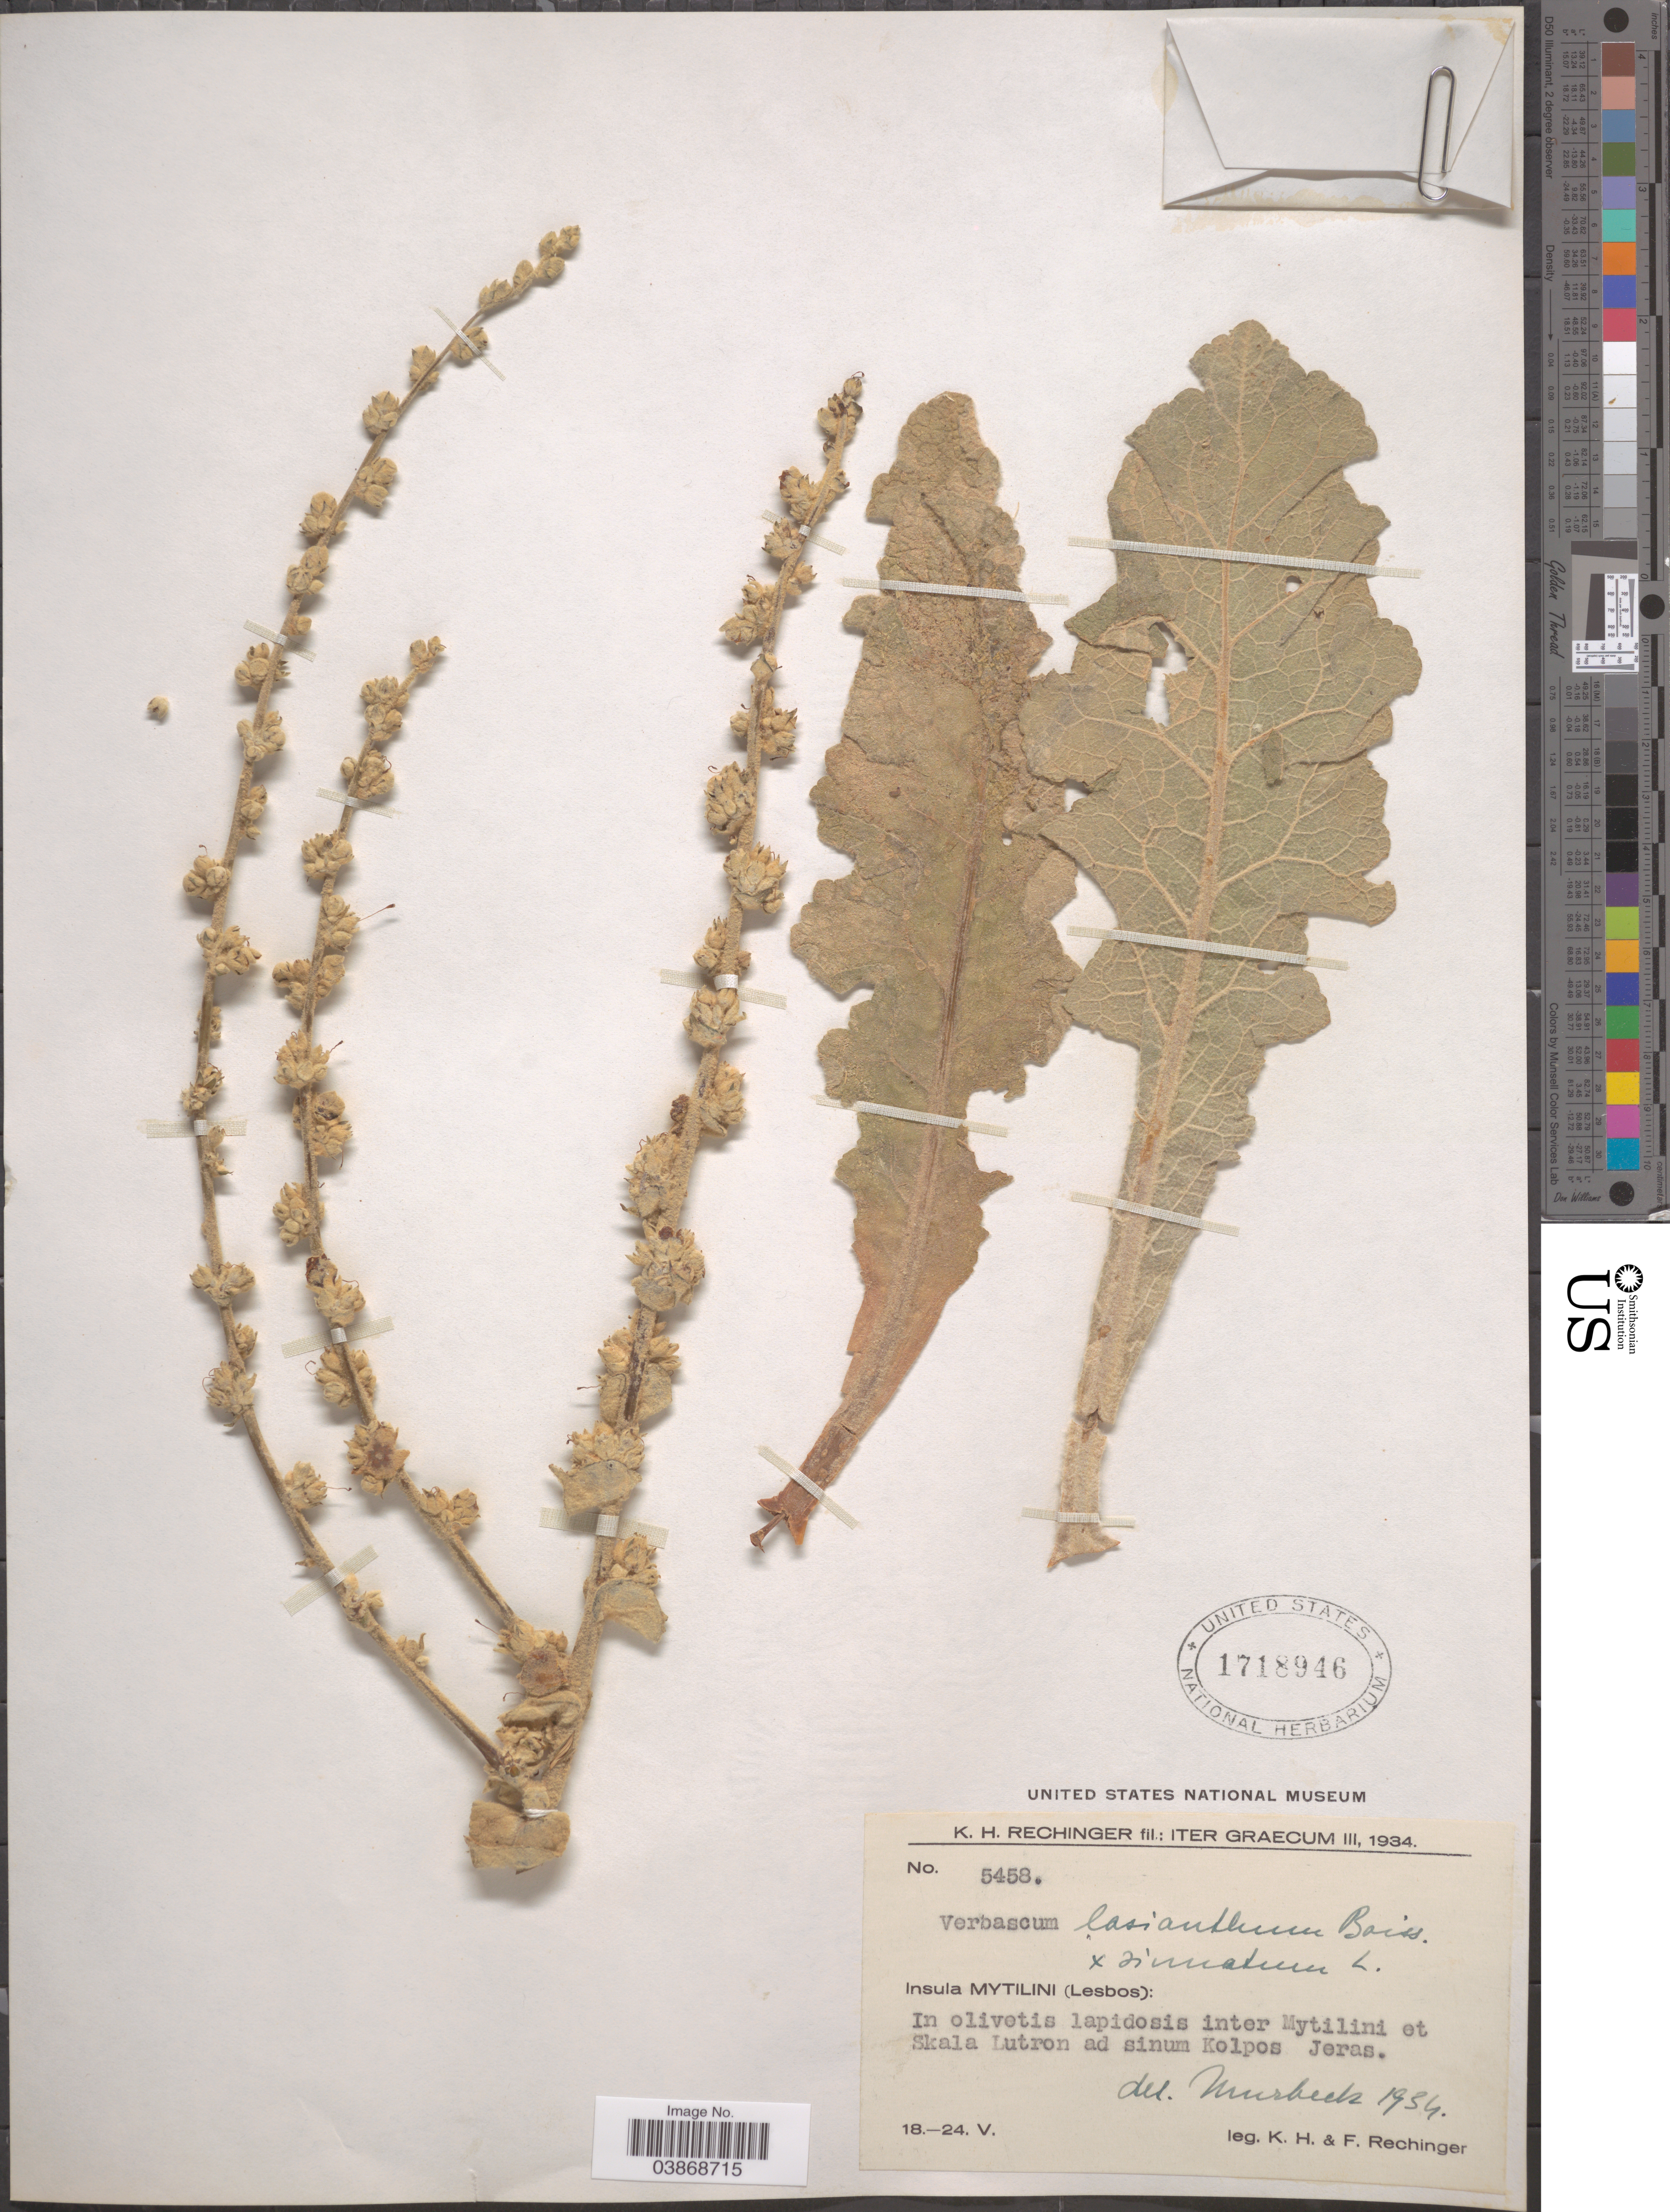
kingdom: Plantae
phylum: Tracheophyta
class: Magnoliopsida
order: Lamiales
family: Scrophulariaceae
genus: Verbascum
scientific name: Verbascum lasianthum x V. sinuatum L.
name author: Boiss. ex Benth.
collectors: K. H. Rechinger & F. Rechinger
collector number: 5458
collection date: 1934-05-18/1934-05-24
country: Greece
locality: Iter Graecum. Insula Mytilin (Lesbos): In olivetis lapidosis inter Myrtilini et Skala Lutron ad sinum Kolpos Jeras.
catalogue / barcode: US 1718946